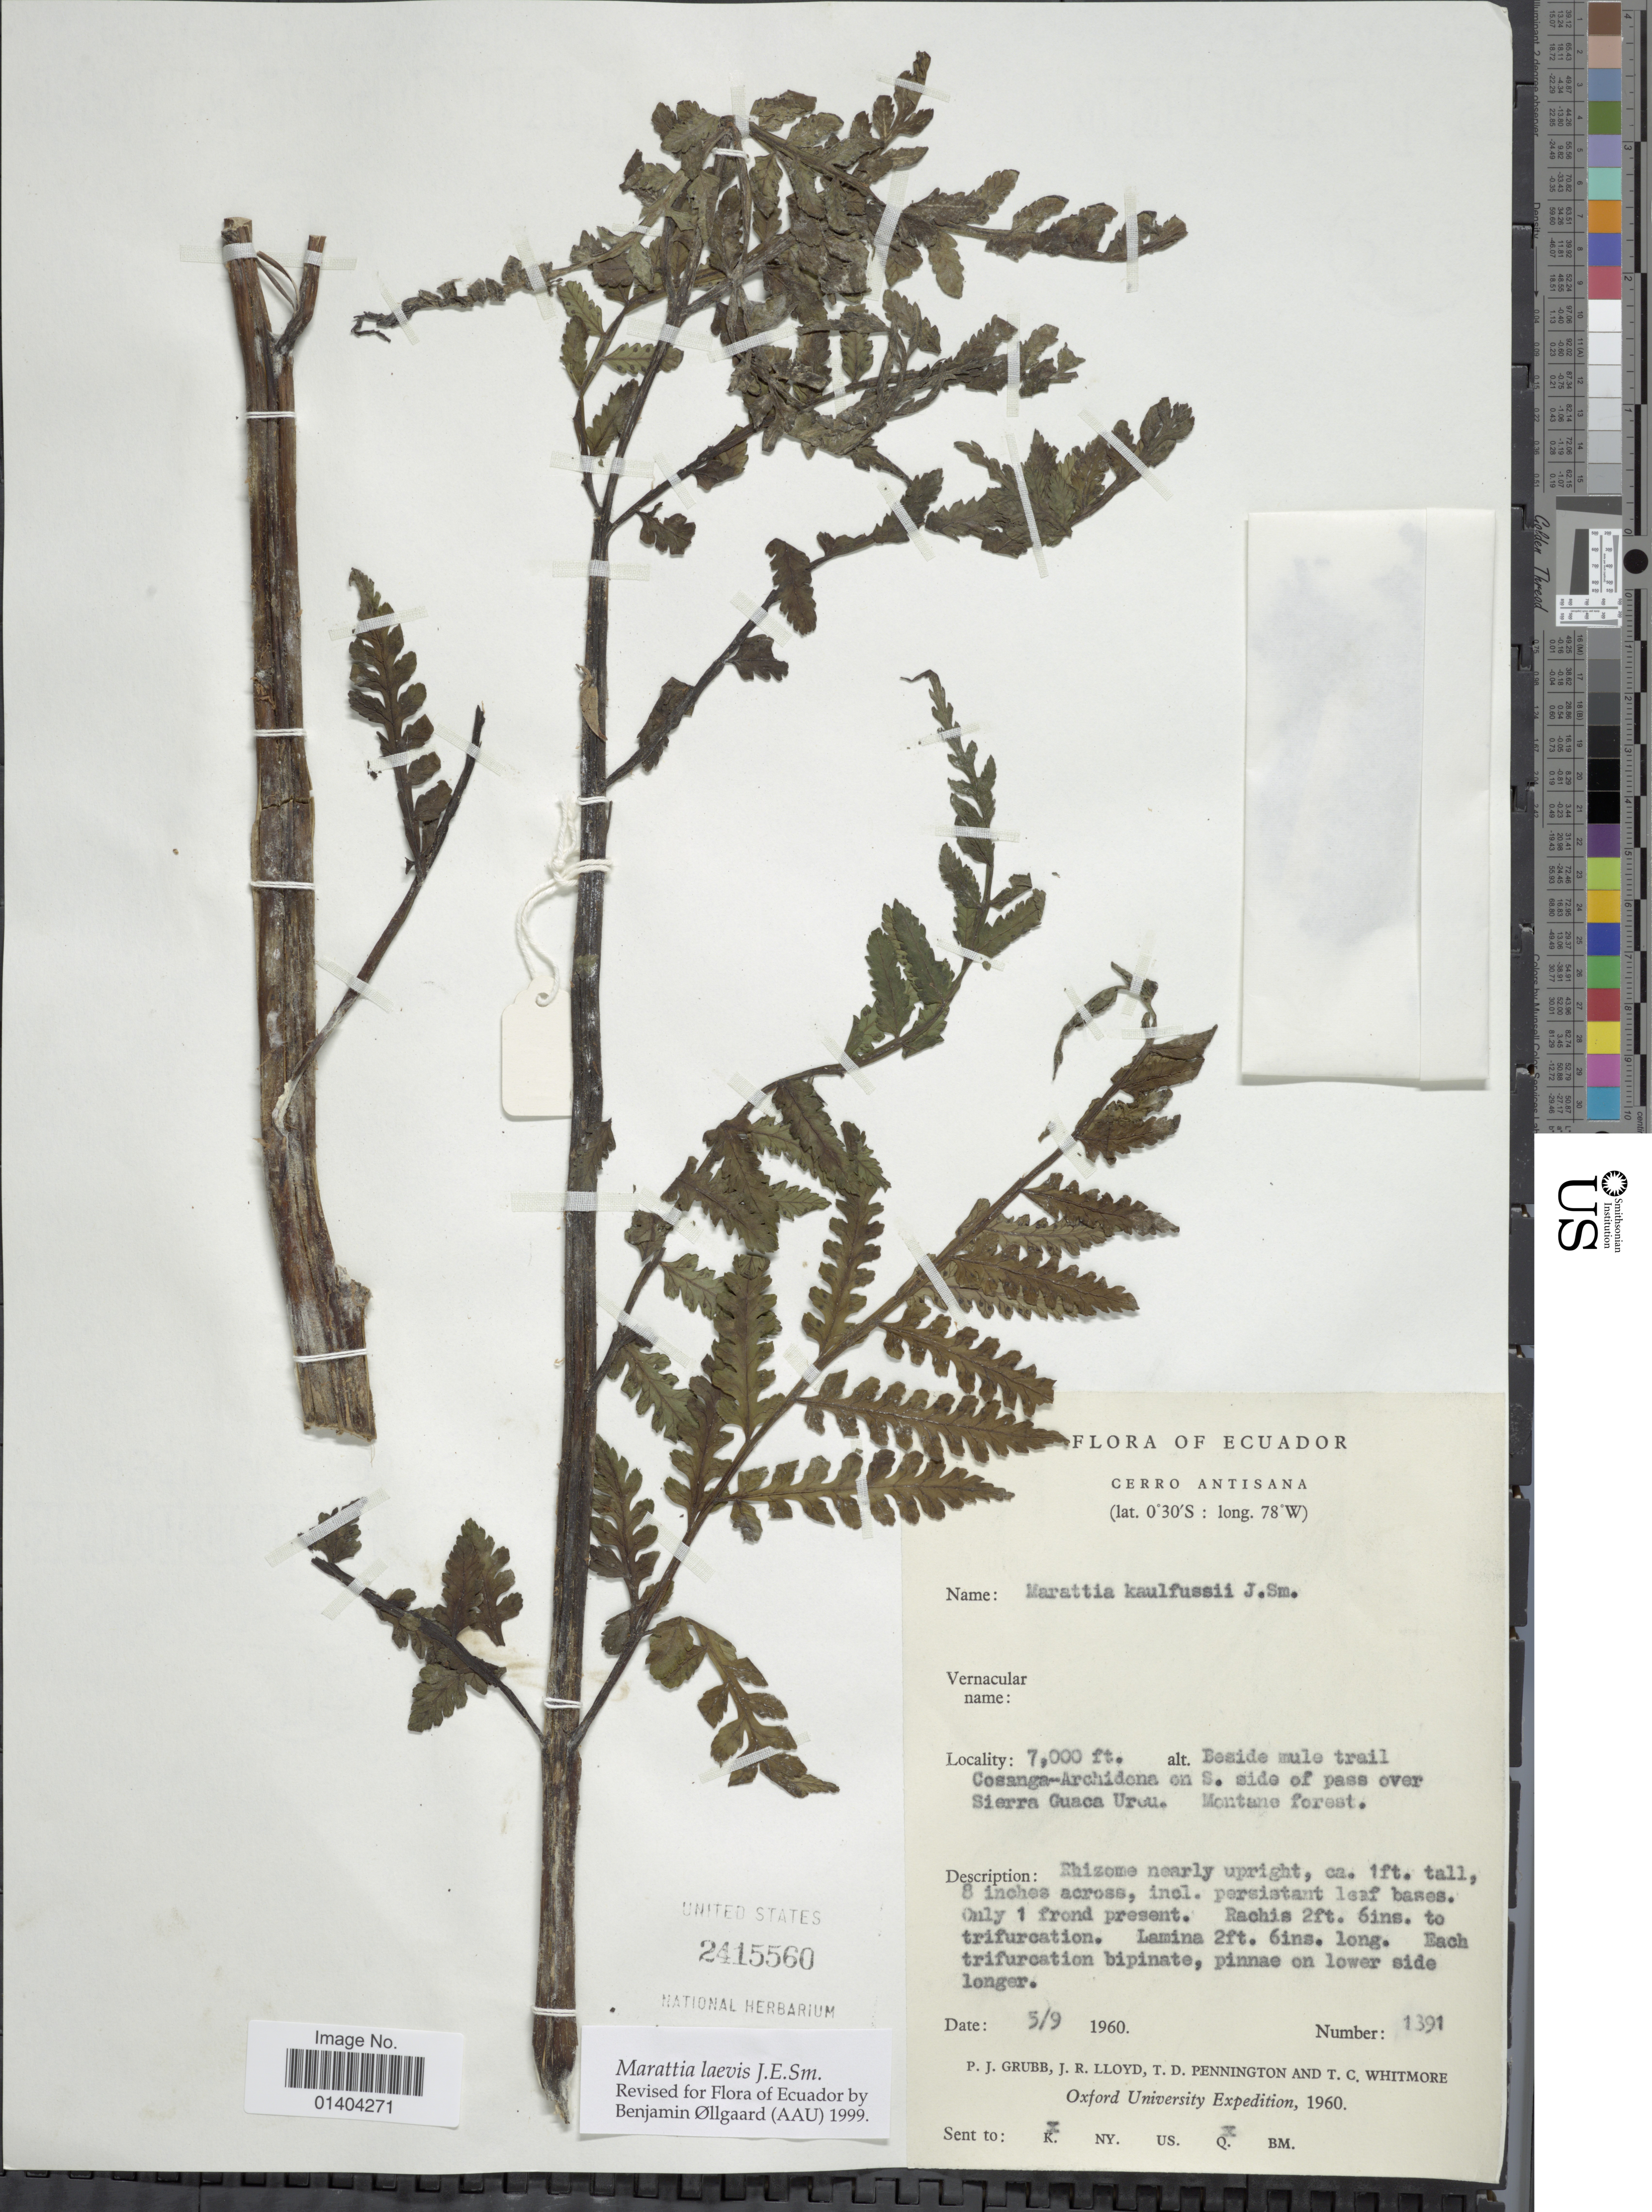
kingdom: Plantae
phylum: Tracheophyta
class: Polypodiopsida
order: Marattiales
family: Marattiaceae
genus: Marattia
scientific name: Marattia laevis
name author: Sm.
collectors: P. J. Grubb, J. R. Lloyd, T. D. Pennington & T. C. Whitmore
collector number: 1391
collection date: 1960-09-05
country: Ecuador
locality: Cerro Antisana, Cosanga-Archidona on S. of pass over Sierra Gusca Urca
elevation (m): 2134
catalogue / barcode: US 2415560